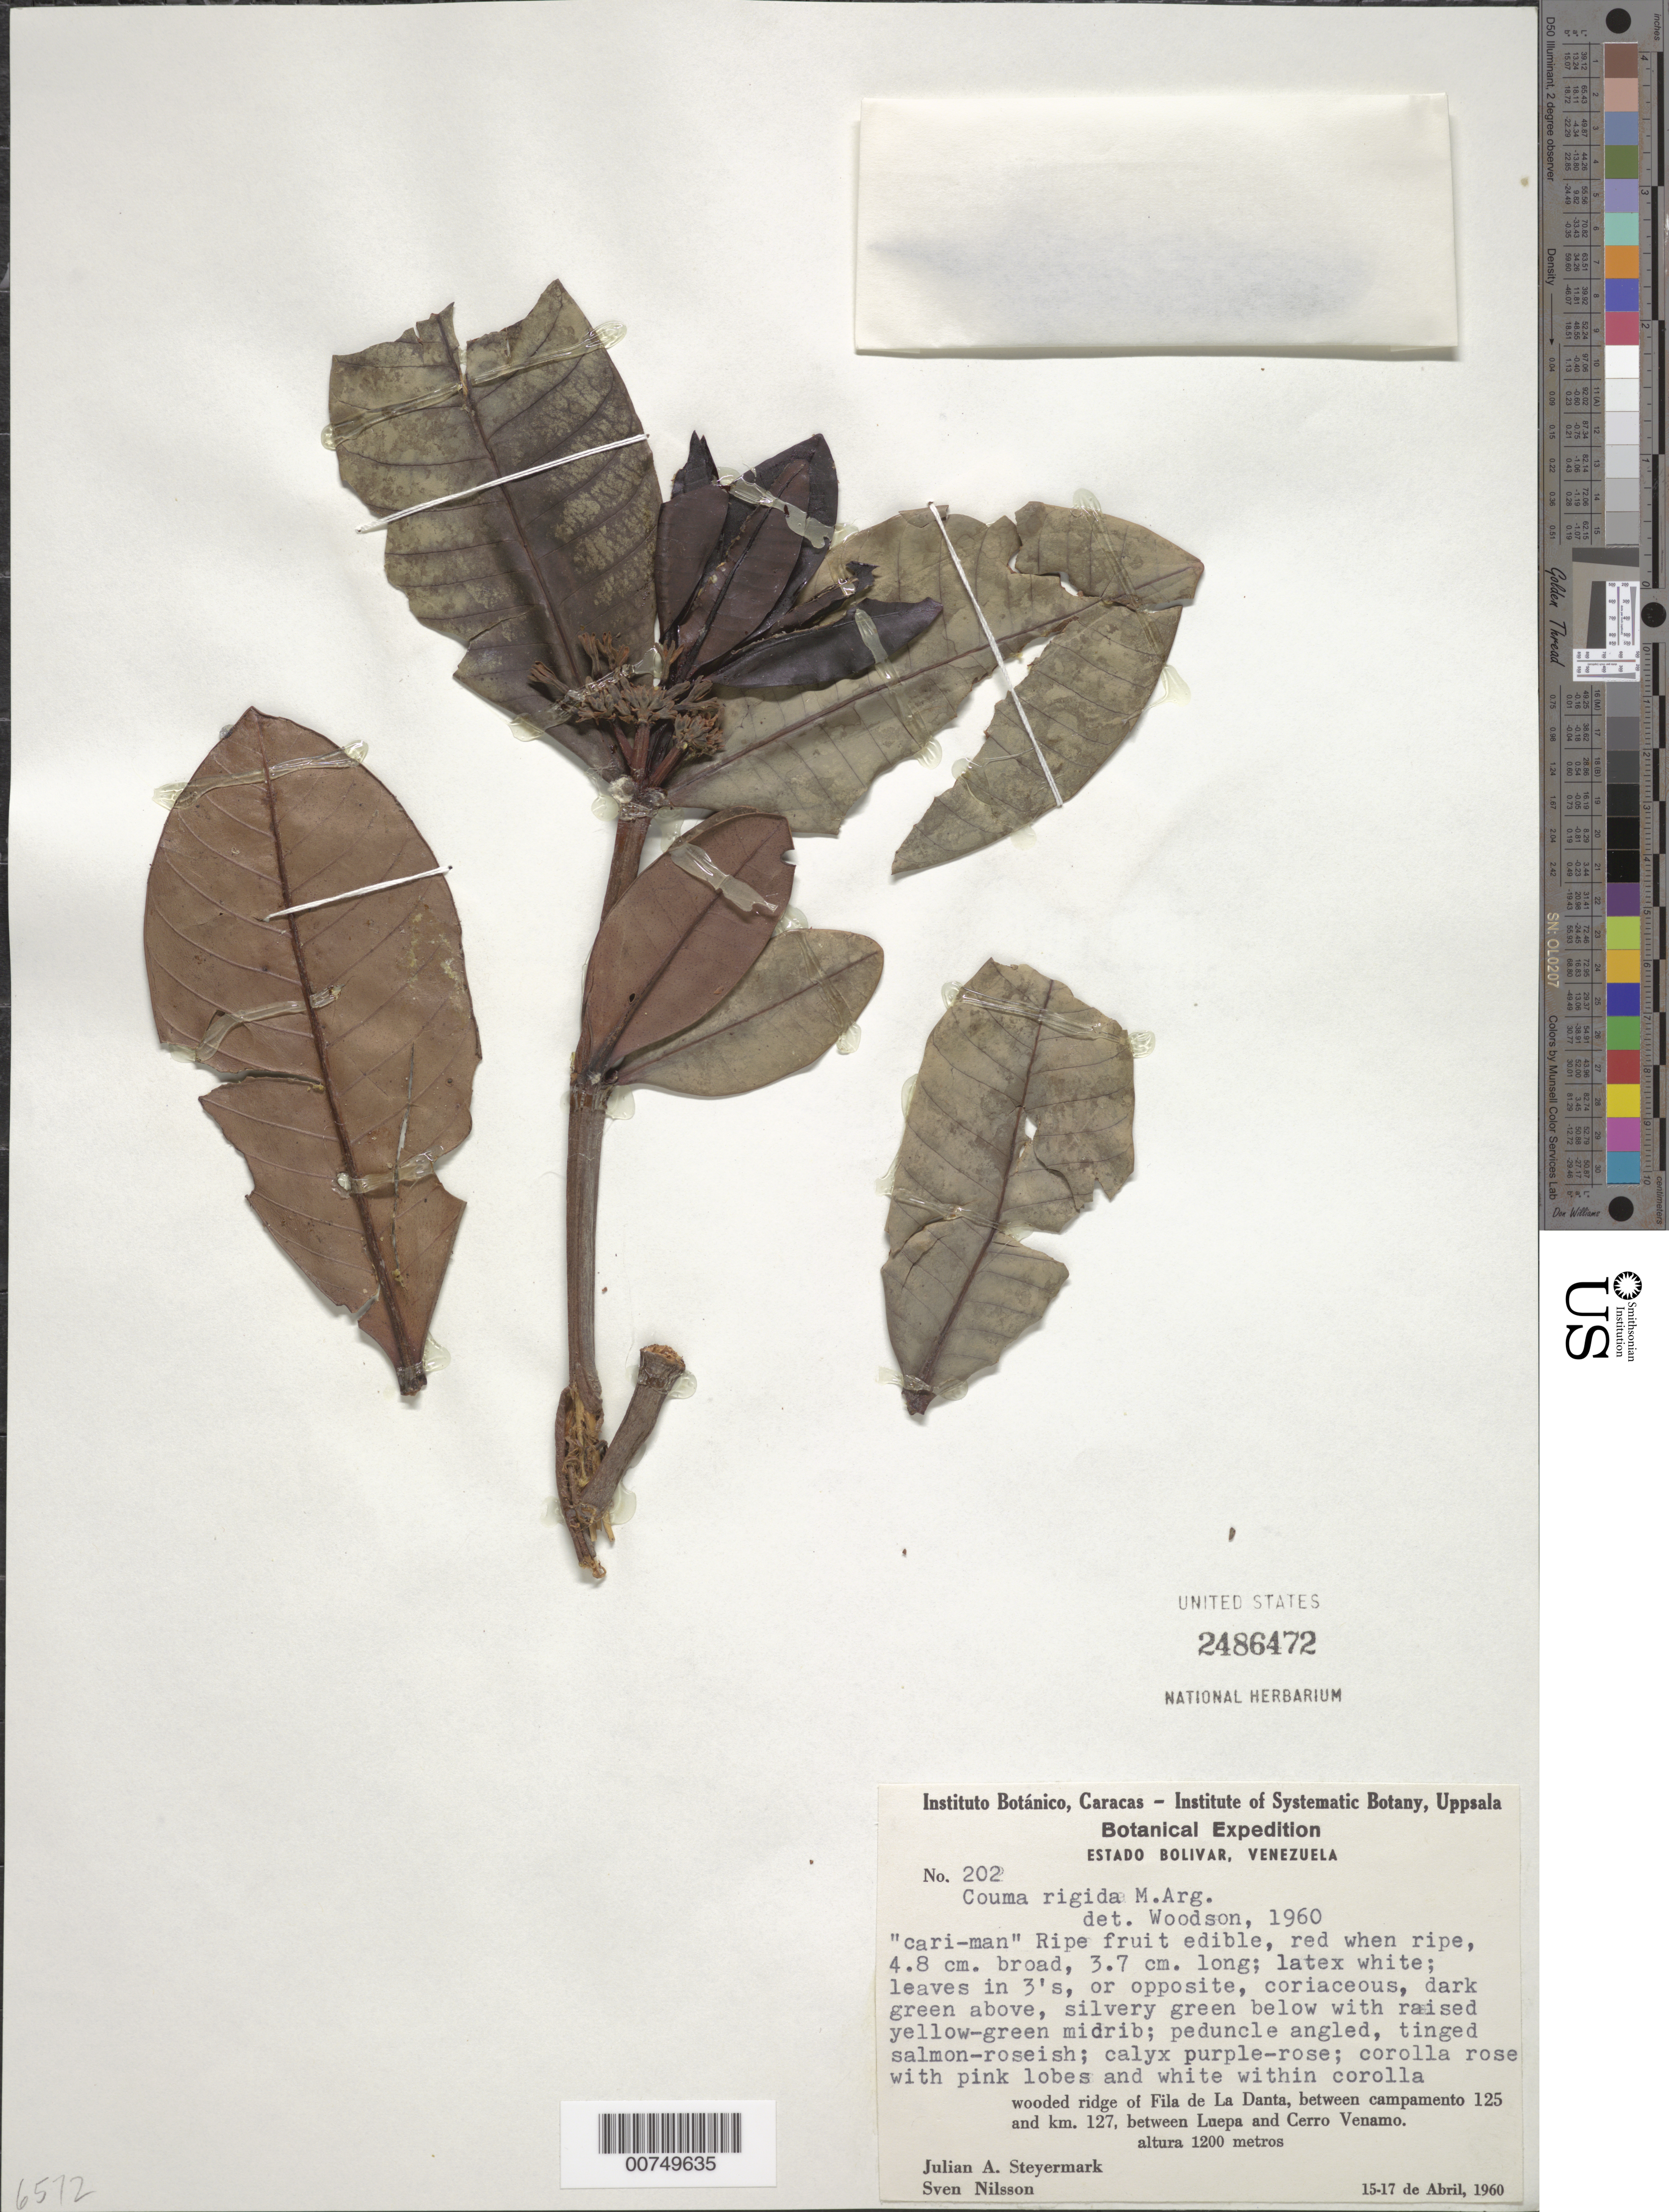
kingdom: Plantae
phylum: Tracheophyta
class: Magnoliopsida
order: Gentianales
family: Apocynaceae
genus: Couma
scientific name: Couma rigida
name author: Müll. Arg.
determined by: Woodson, --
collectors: J. Steyermark & S. Nilsson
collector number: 60 202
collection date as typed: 15-Apr-60 to 17-Apr-60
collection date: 1960-04-15/1960-04-17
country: Venezuela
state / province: Bolívar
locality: Fila La Danta, following the provisional carretera between campamento 125 and km 127, between Luepa and cerro Venamo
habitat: Wooded ridge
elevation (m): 1200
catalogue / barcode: US 2486472